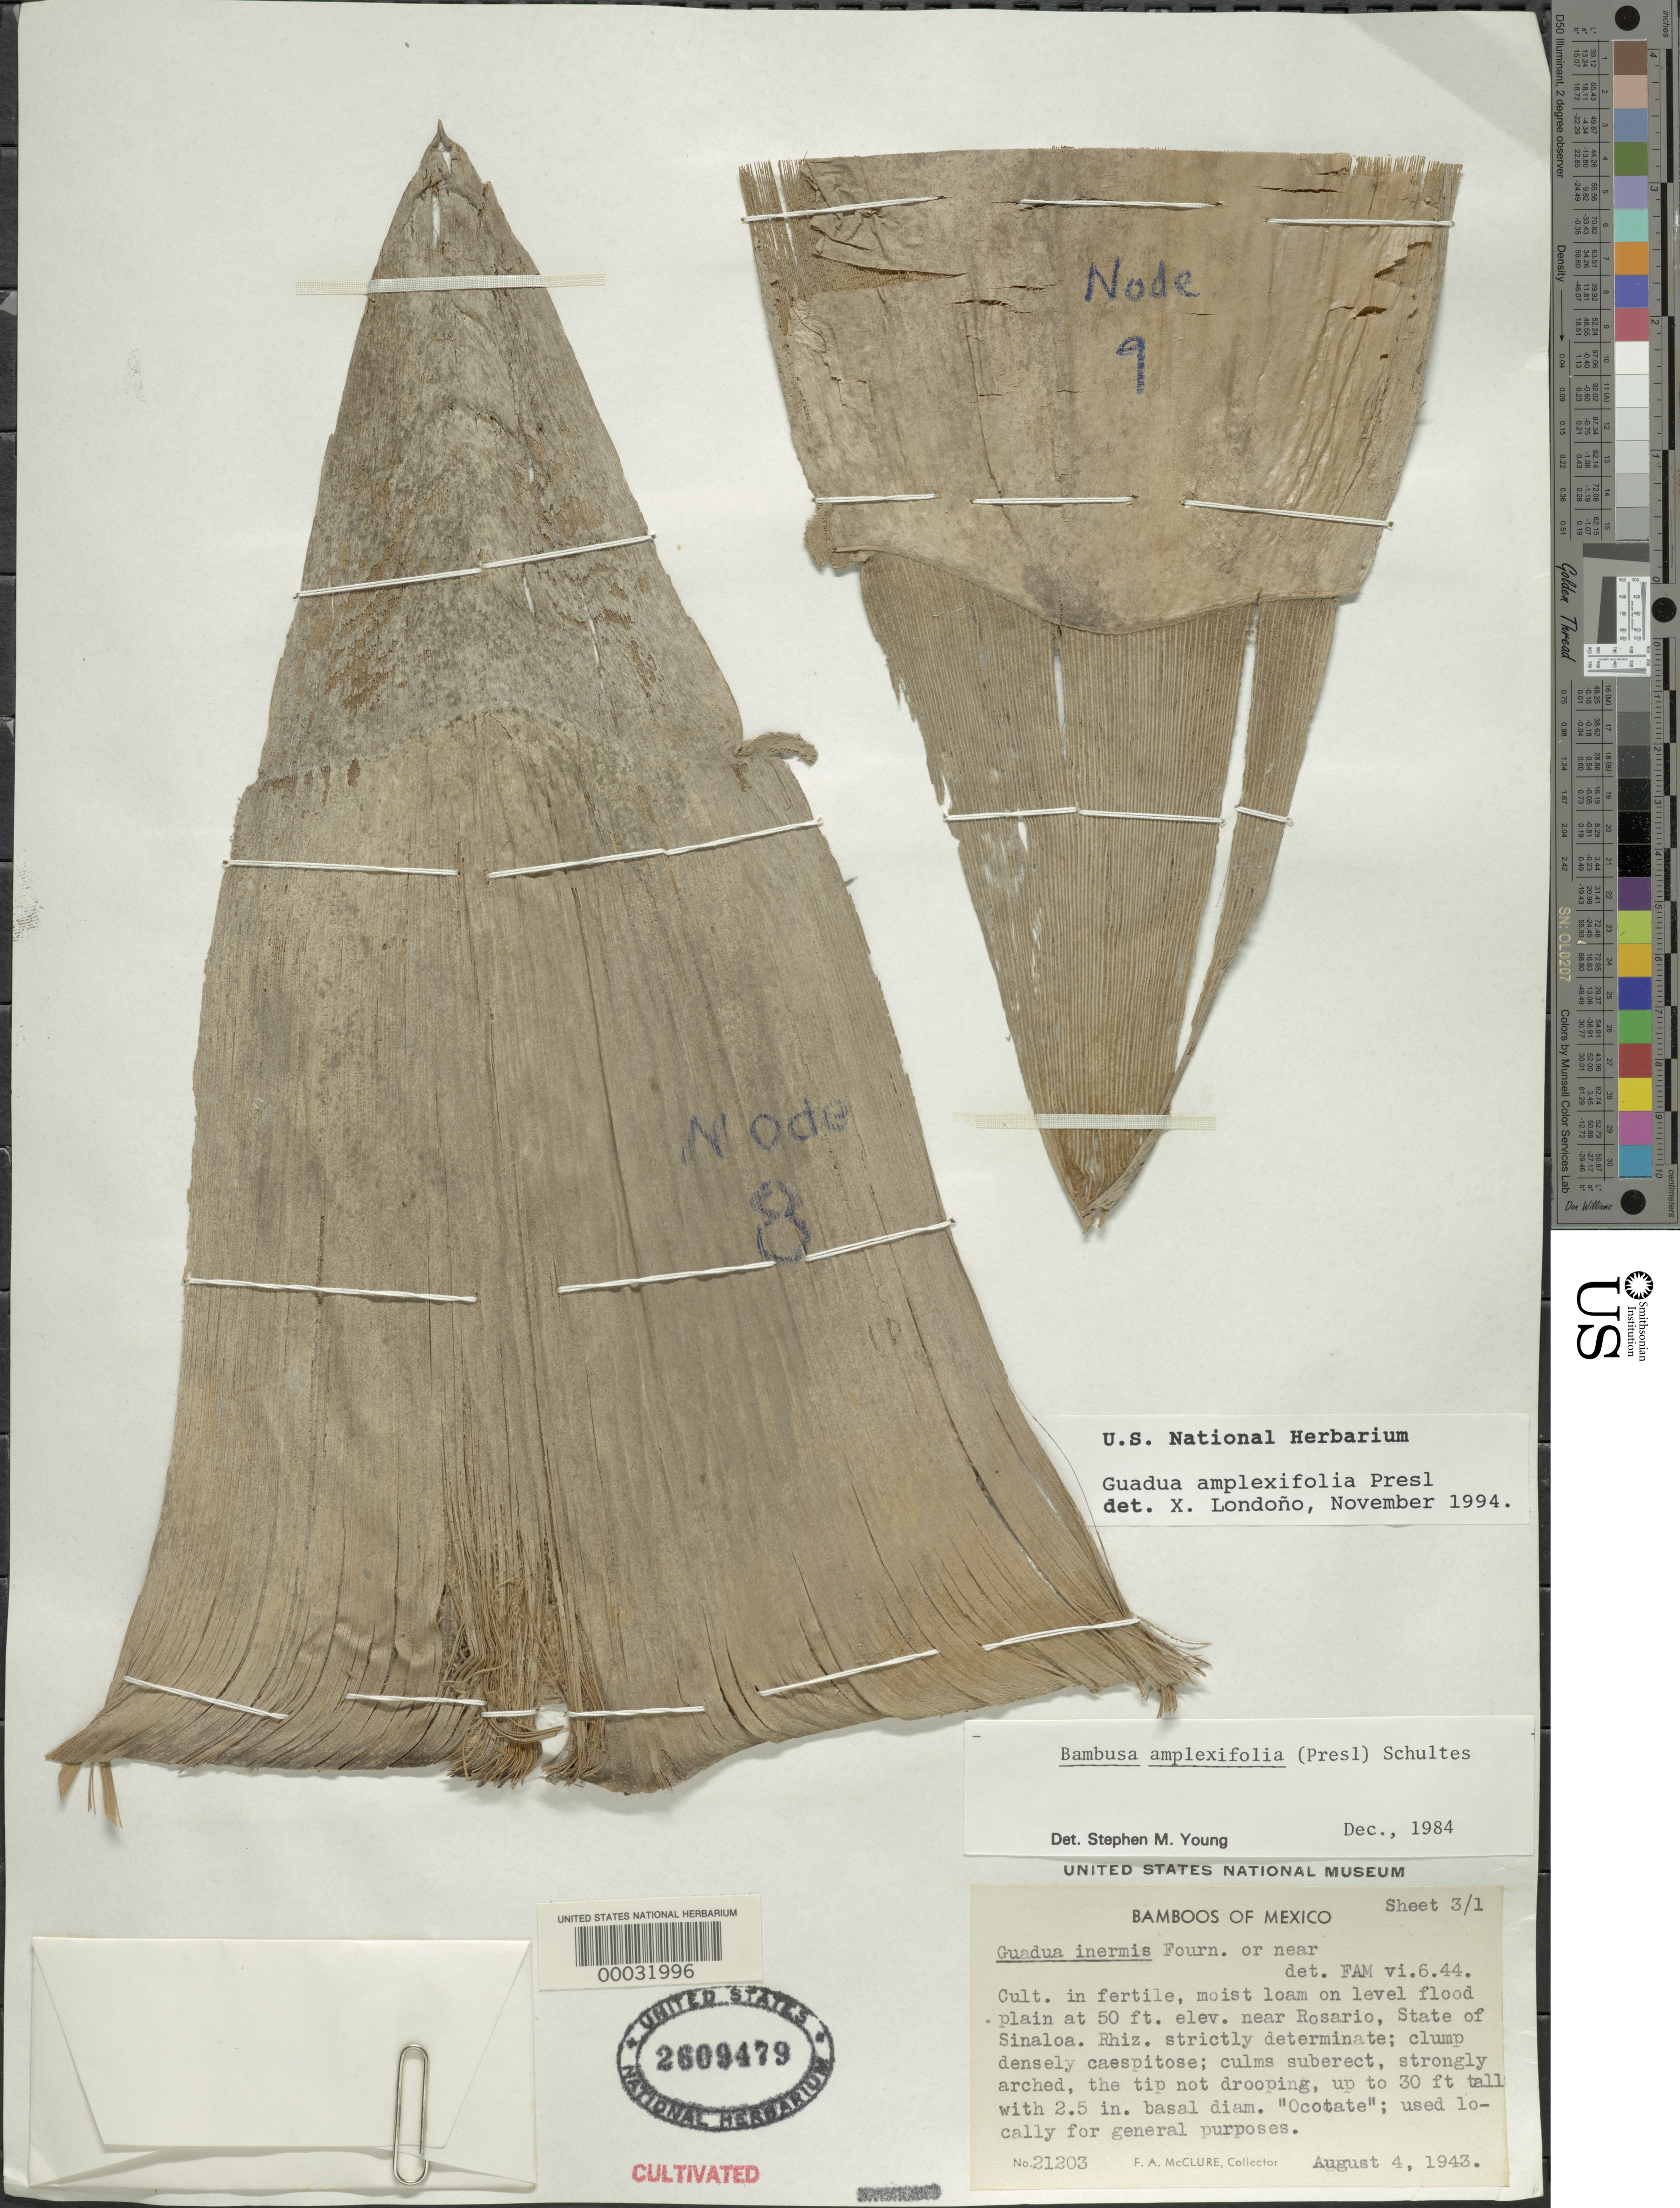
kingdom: Plantae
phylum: Tracheophyta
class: Liliopsida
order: Poales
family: Poaceae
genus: Guadua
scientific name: Guadua amplexifolia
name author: J. Presl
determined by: Londoño, X., (TULV), Jardin Botanico "Juan Maria Cespedes"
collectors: F. A. McClure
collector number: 21203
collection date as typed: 04 Aug 1943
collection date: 1943-08-04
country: Mexico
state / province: Sinaloa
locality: Rosario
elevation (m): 15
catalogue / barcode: US 2609479